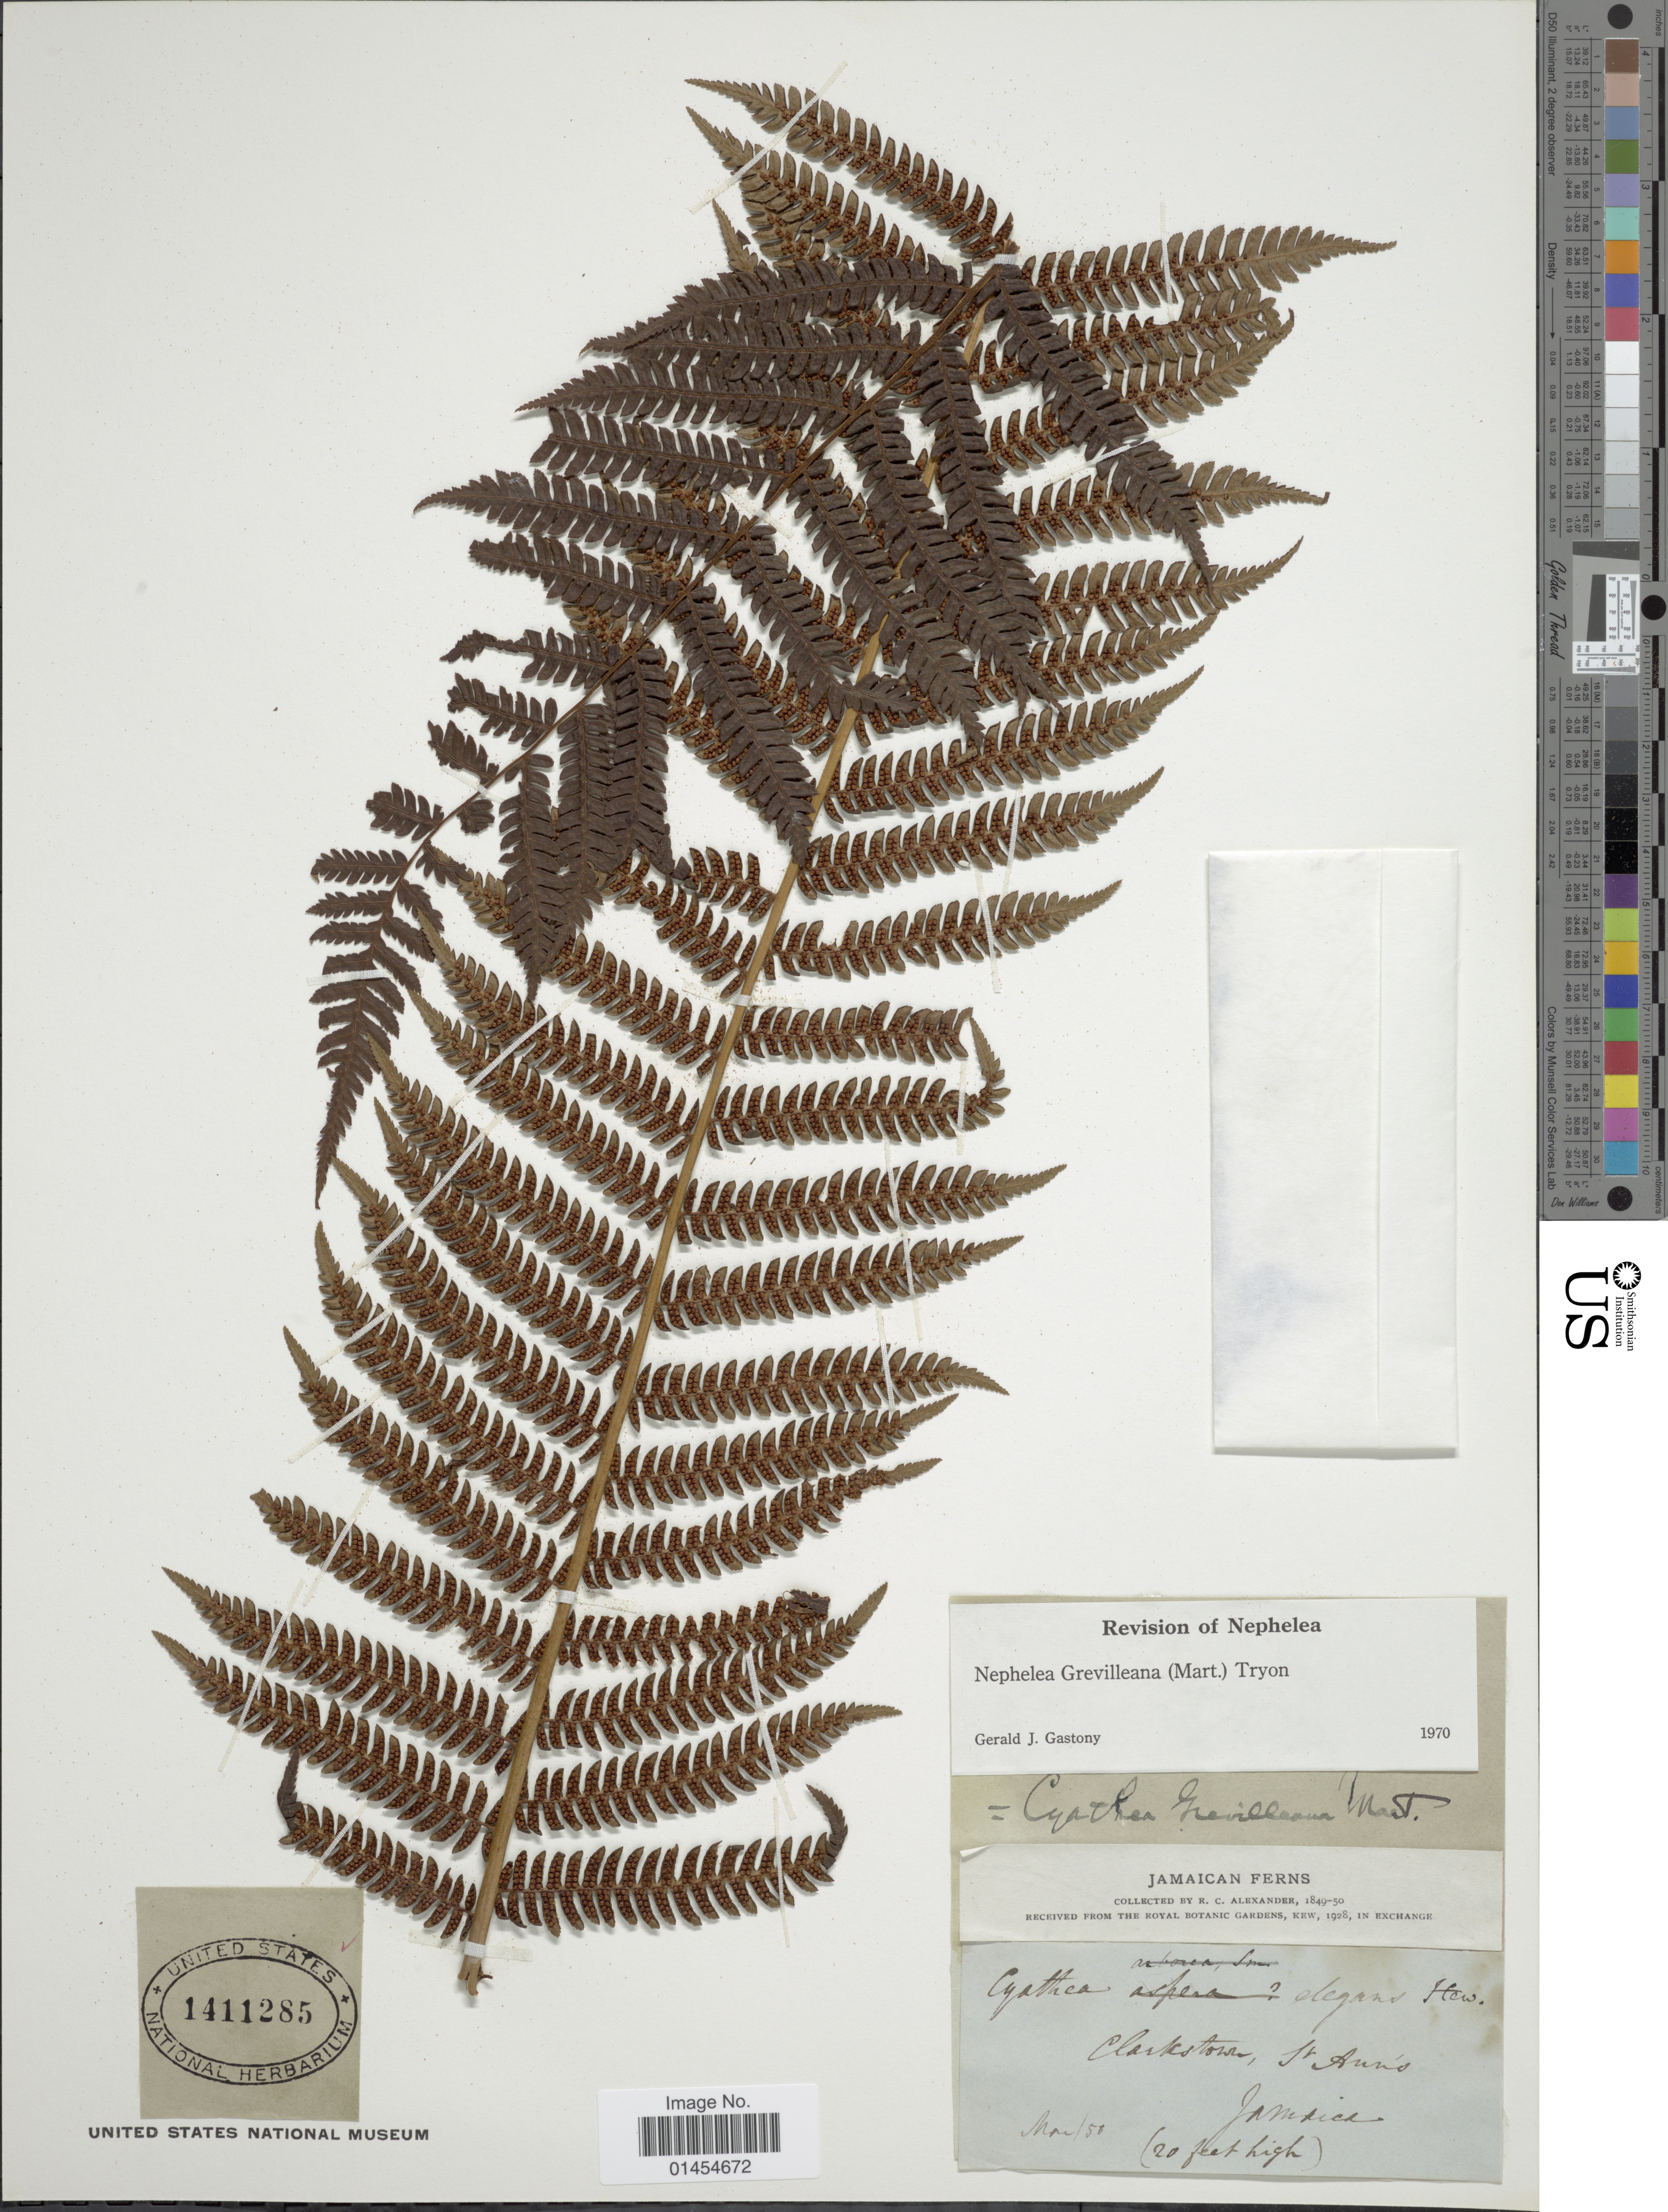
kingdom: Plantae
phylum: Tracheophyta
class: Polypodiopsida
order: Cyatheales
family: Cyatheaceae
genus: Alsophila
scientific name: Alsophila grevilleana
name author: (Mart.) D.S. Conant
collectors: R. C. Alexander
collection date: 1850-03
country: Jamaica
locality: Clarkstown, St. Ann's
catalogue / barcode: US 1411285